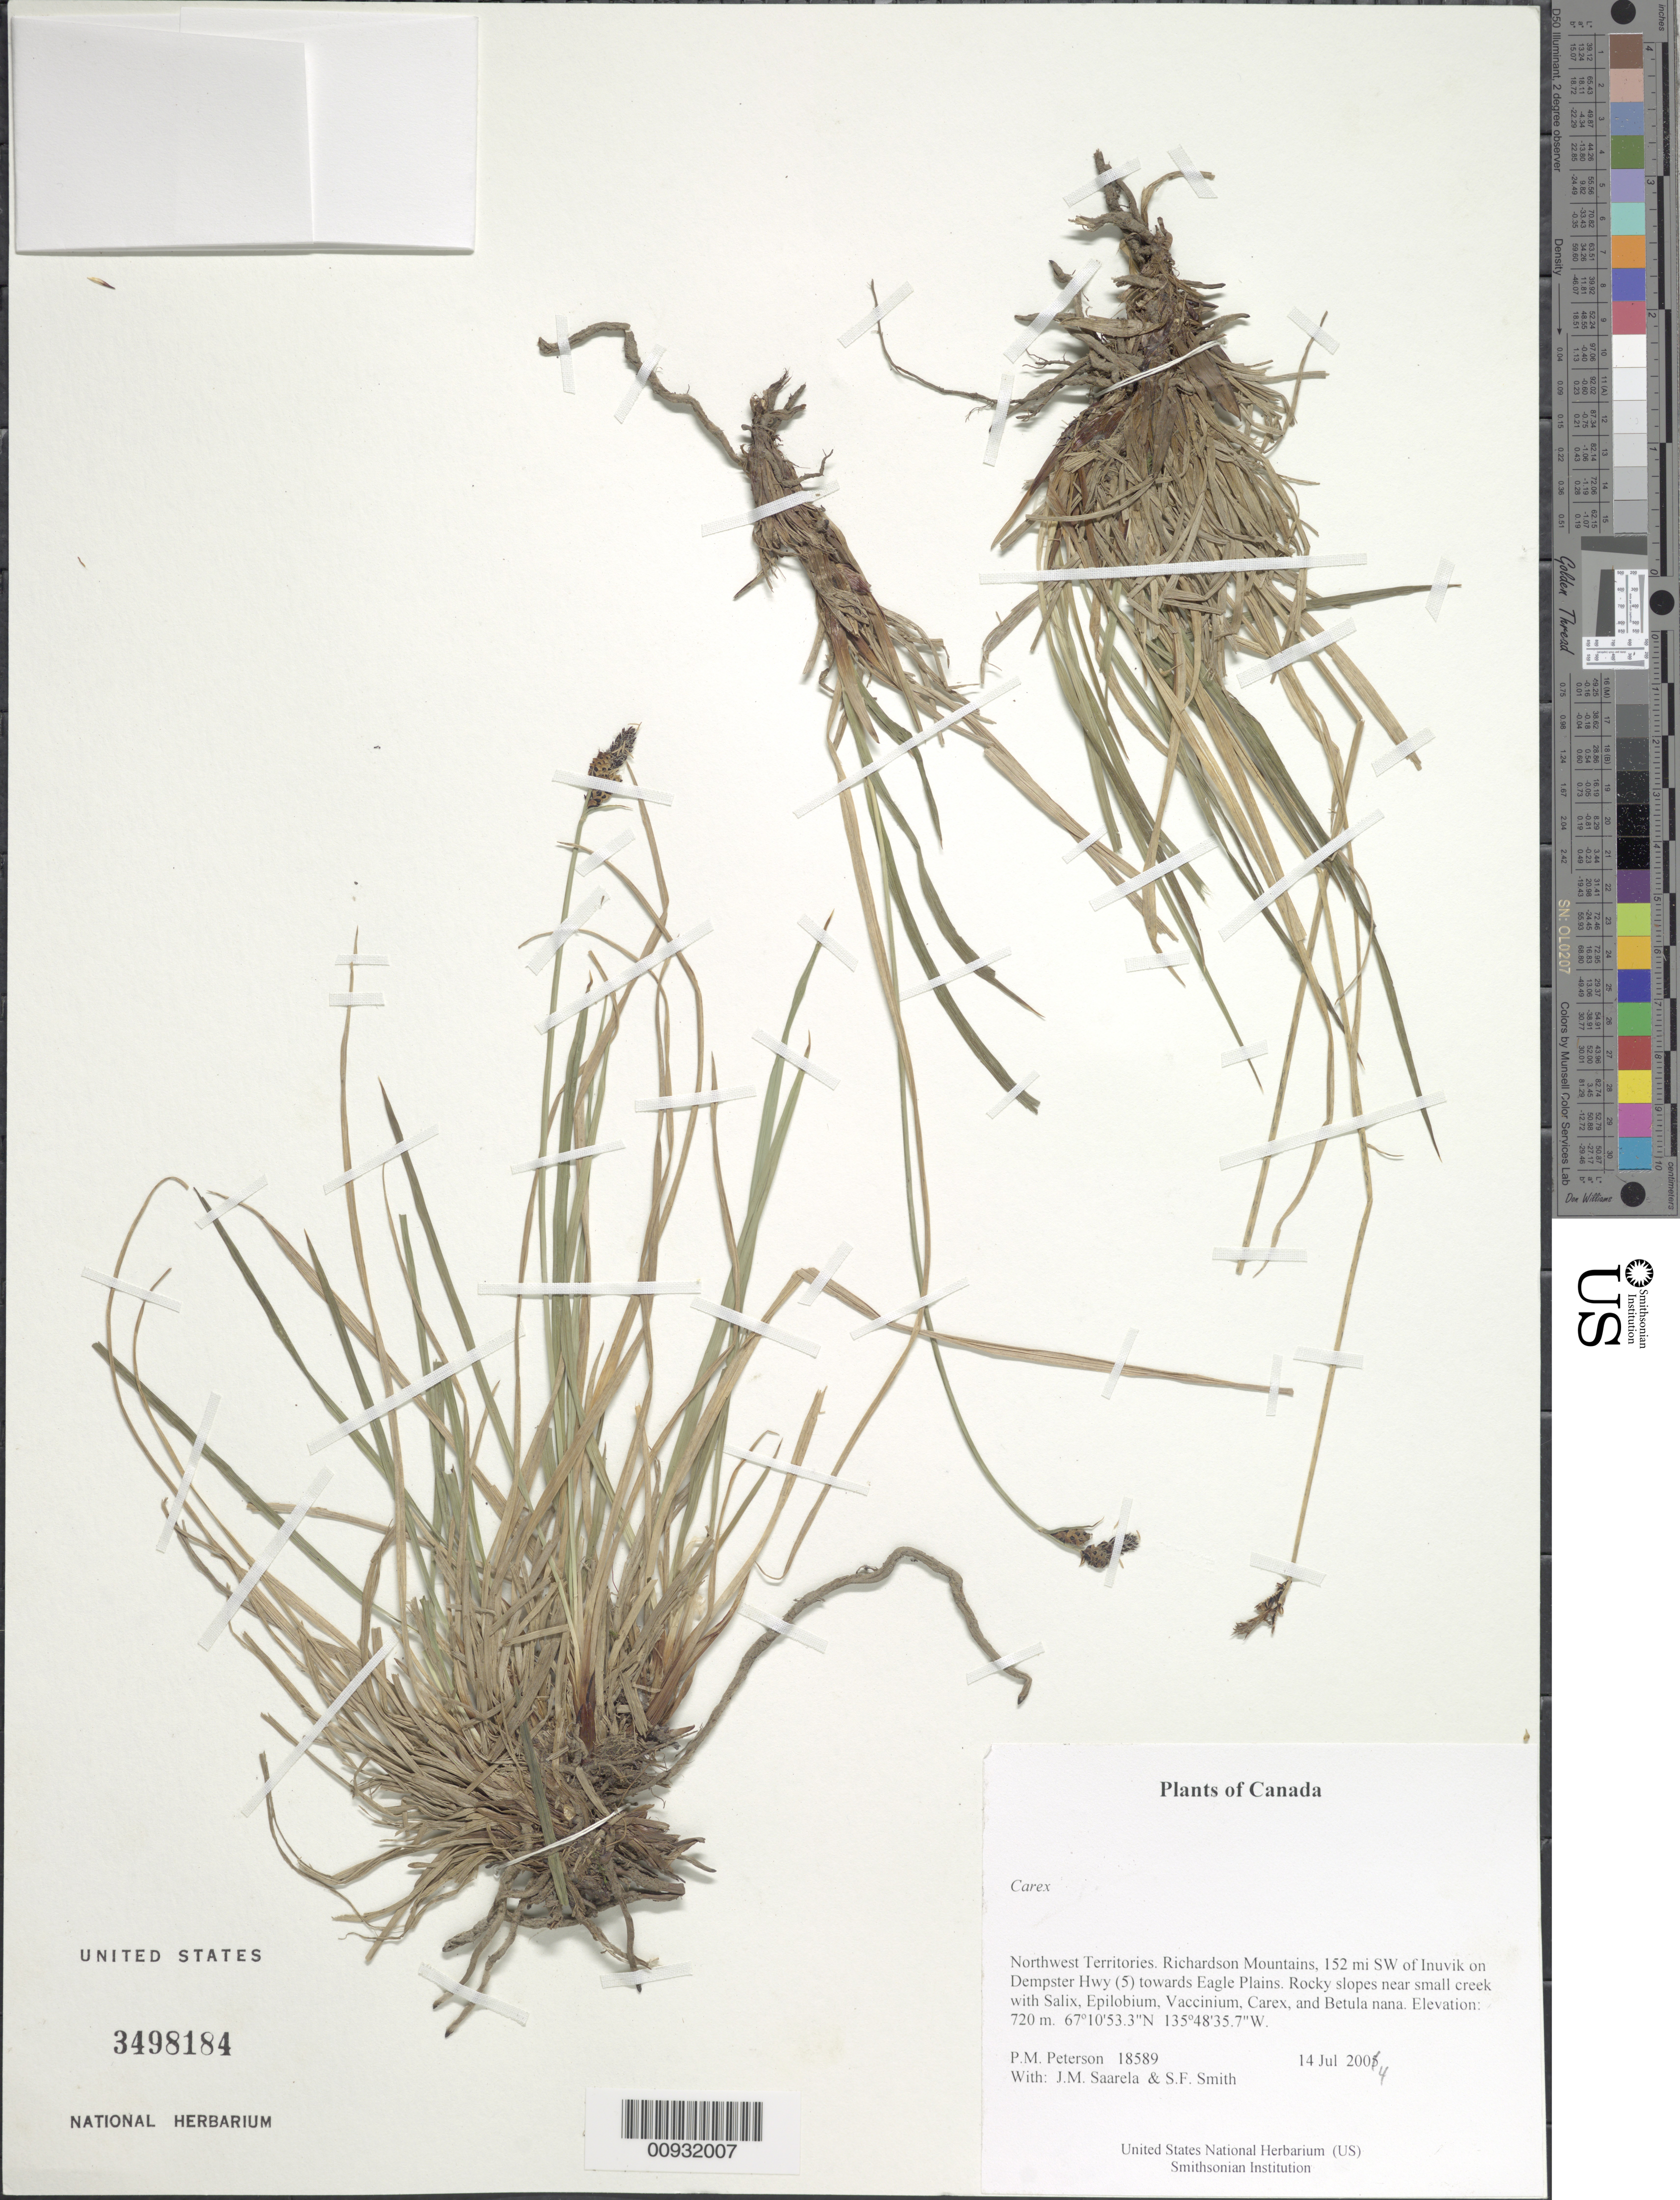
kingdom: Plantae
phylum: Tracheophyta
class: Liliopsida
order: Poales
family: Cyperaceae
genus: Carex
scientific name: Carex sp.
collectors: P. M. Peterson, J. Saarela & S.F. Smith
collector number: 18589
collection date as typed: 14 Jul 2004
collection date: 2004-07-14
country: Canada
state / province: Northwest Territories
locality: Richardson Mountains, 152 mi SW of Inuvik on Dempster Hwy (5) towards Eagle Plains. Rocky slopes near small creek with Salix, Epilobium, Vaccinium, Carex, and Betula nana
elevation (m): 720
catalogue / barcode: US 3498184